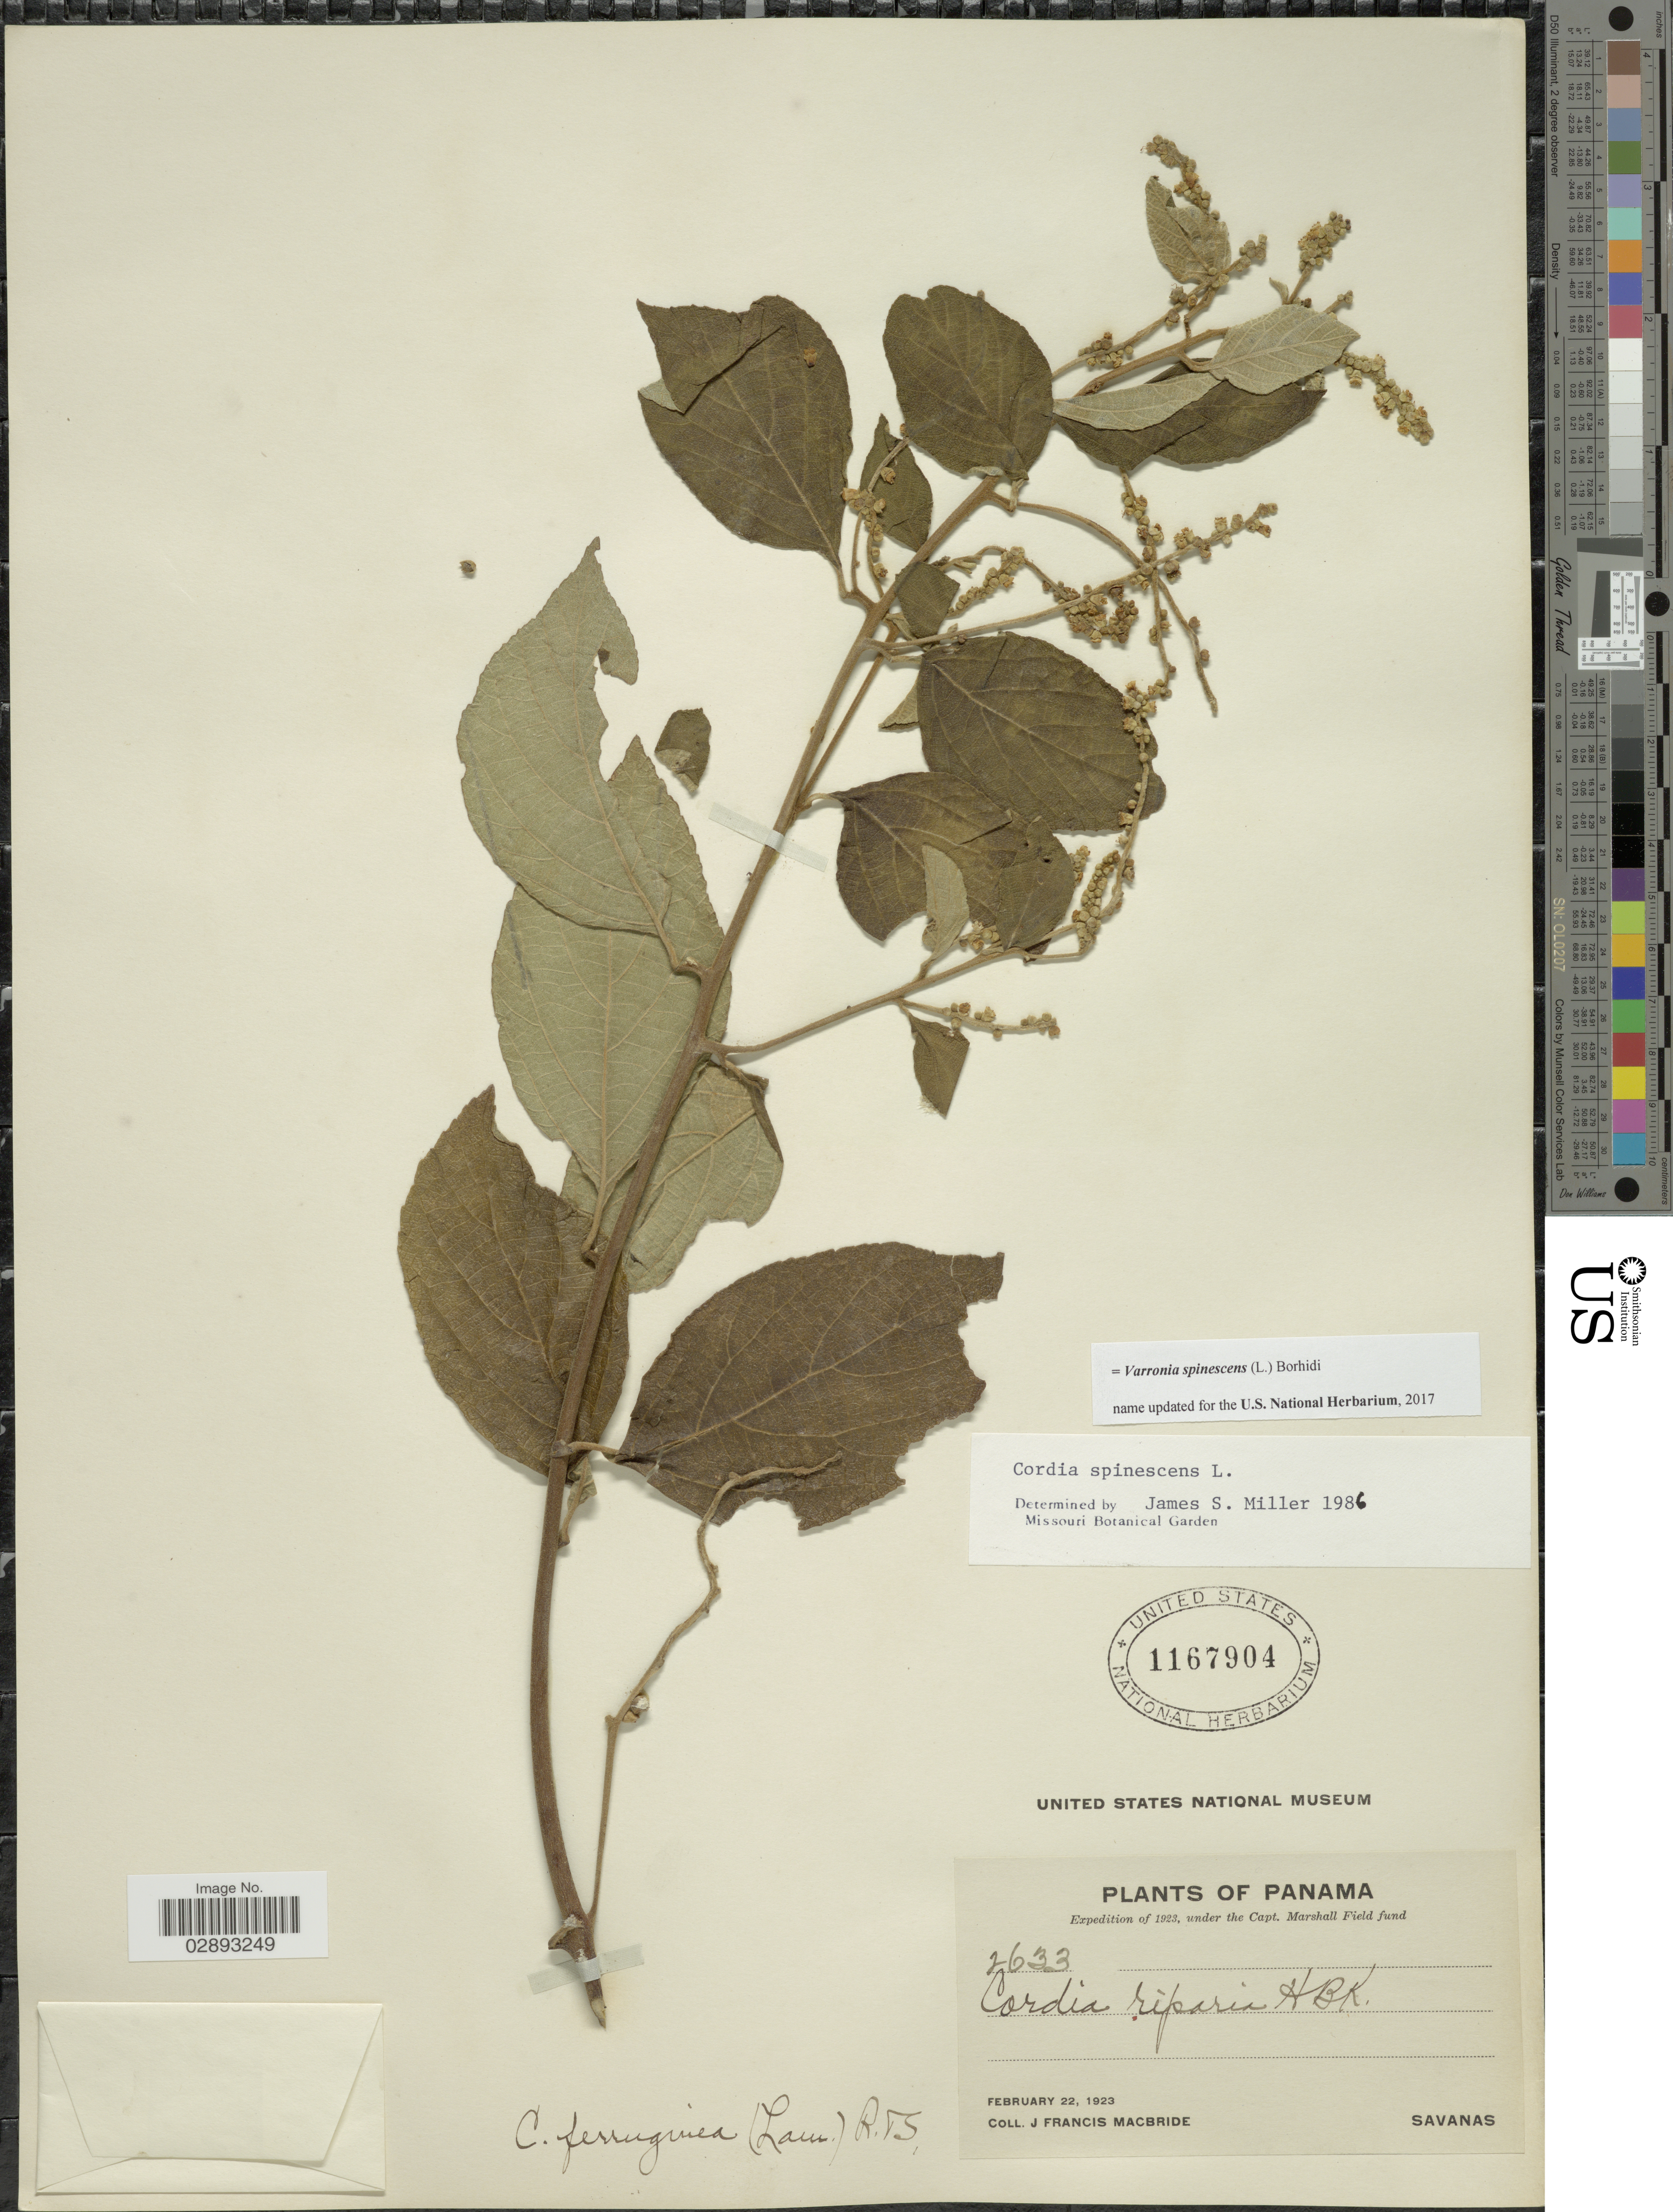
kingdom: Plantae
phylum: Tracheophyta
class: Magnoliopsida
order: Boraginales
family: Cordiaceae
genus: Varronia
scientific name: Varronia spinescens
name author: (L.) Borhidi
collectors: J. F. Macbride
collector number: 2633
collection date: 1923-02-22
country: Panama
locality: Savanas.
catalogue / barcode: US 1167904